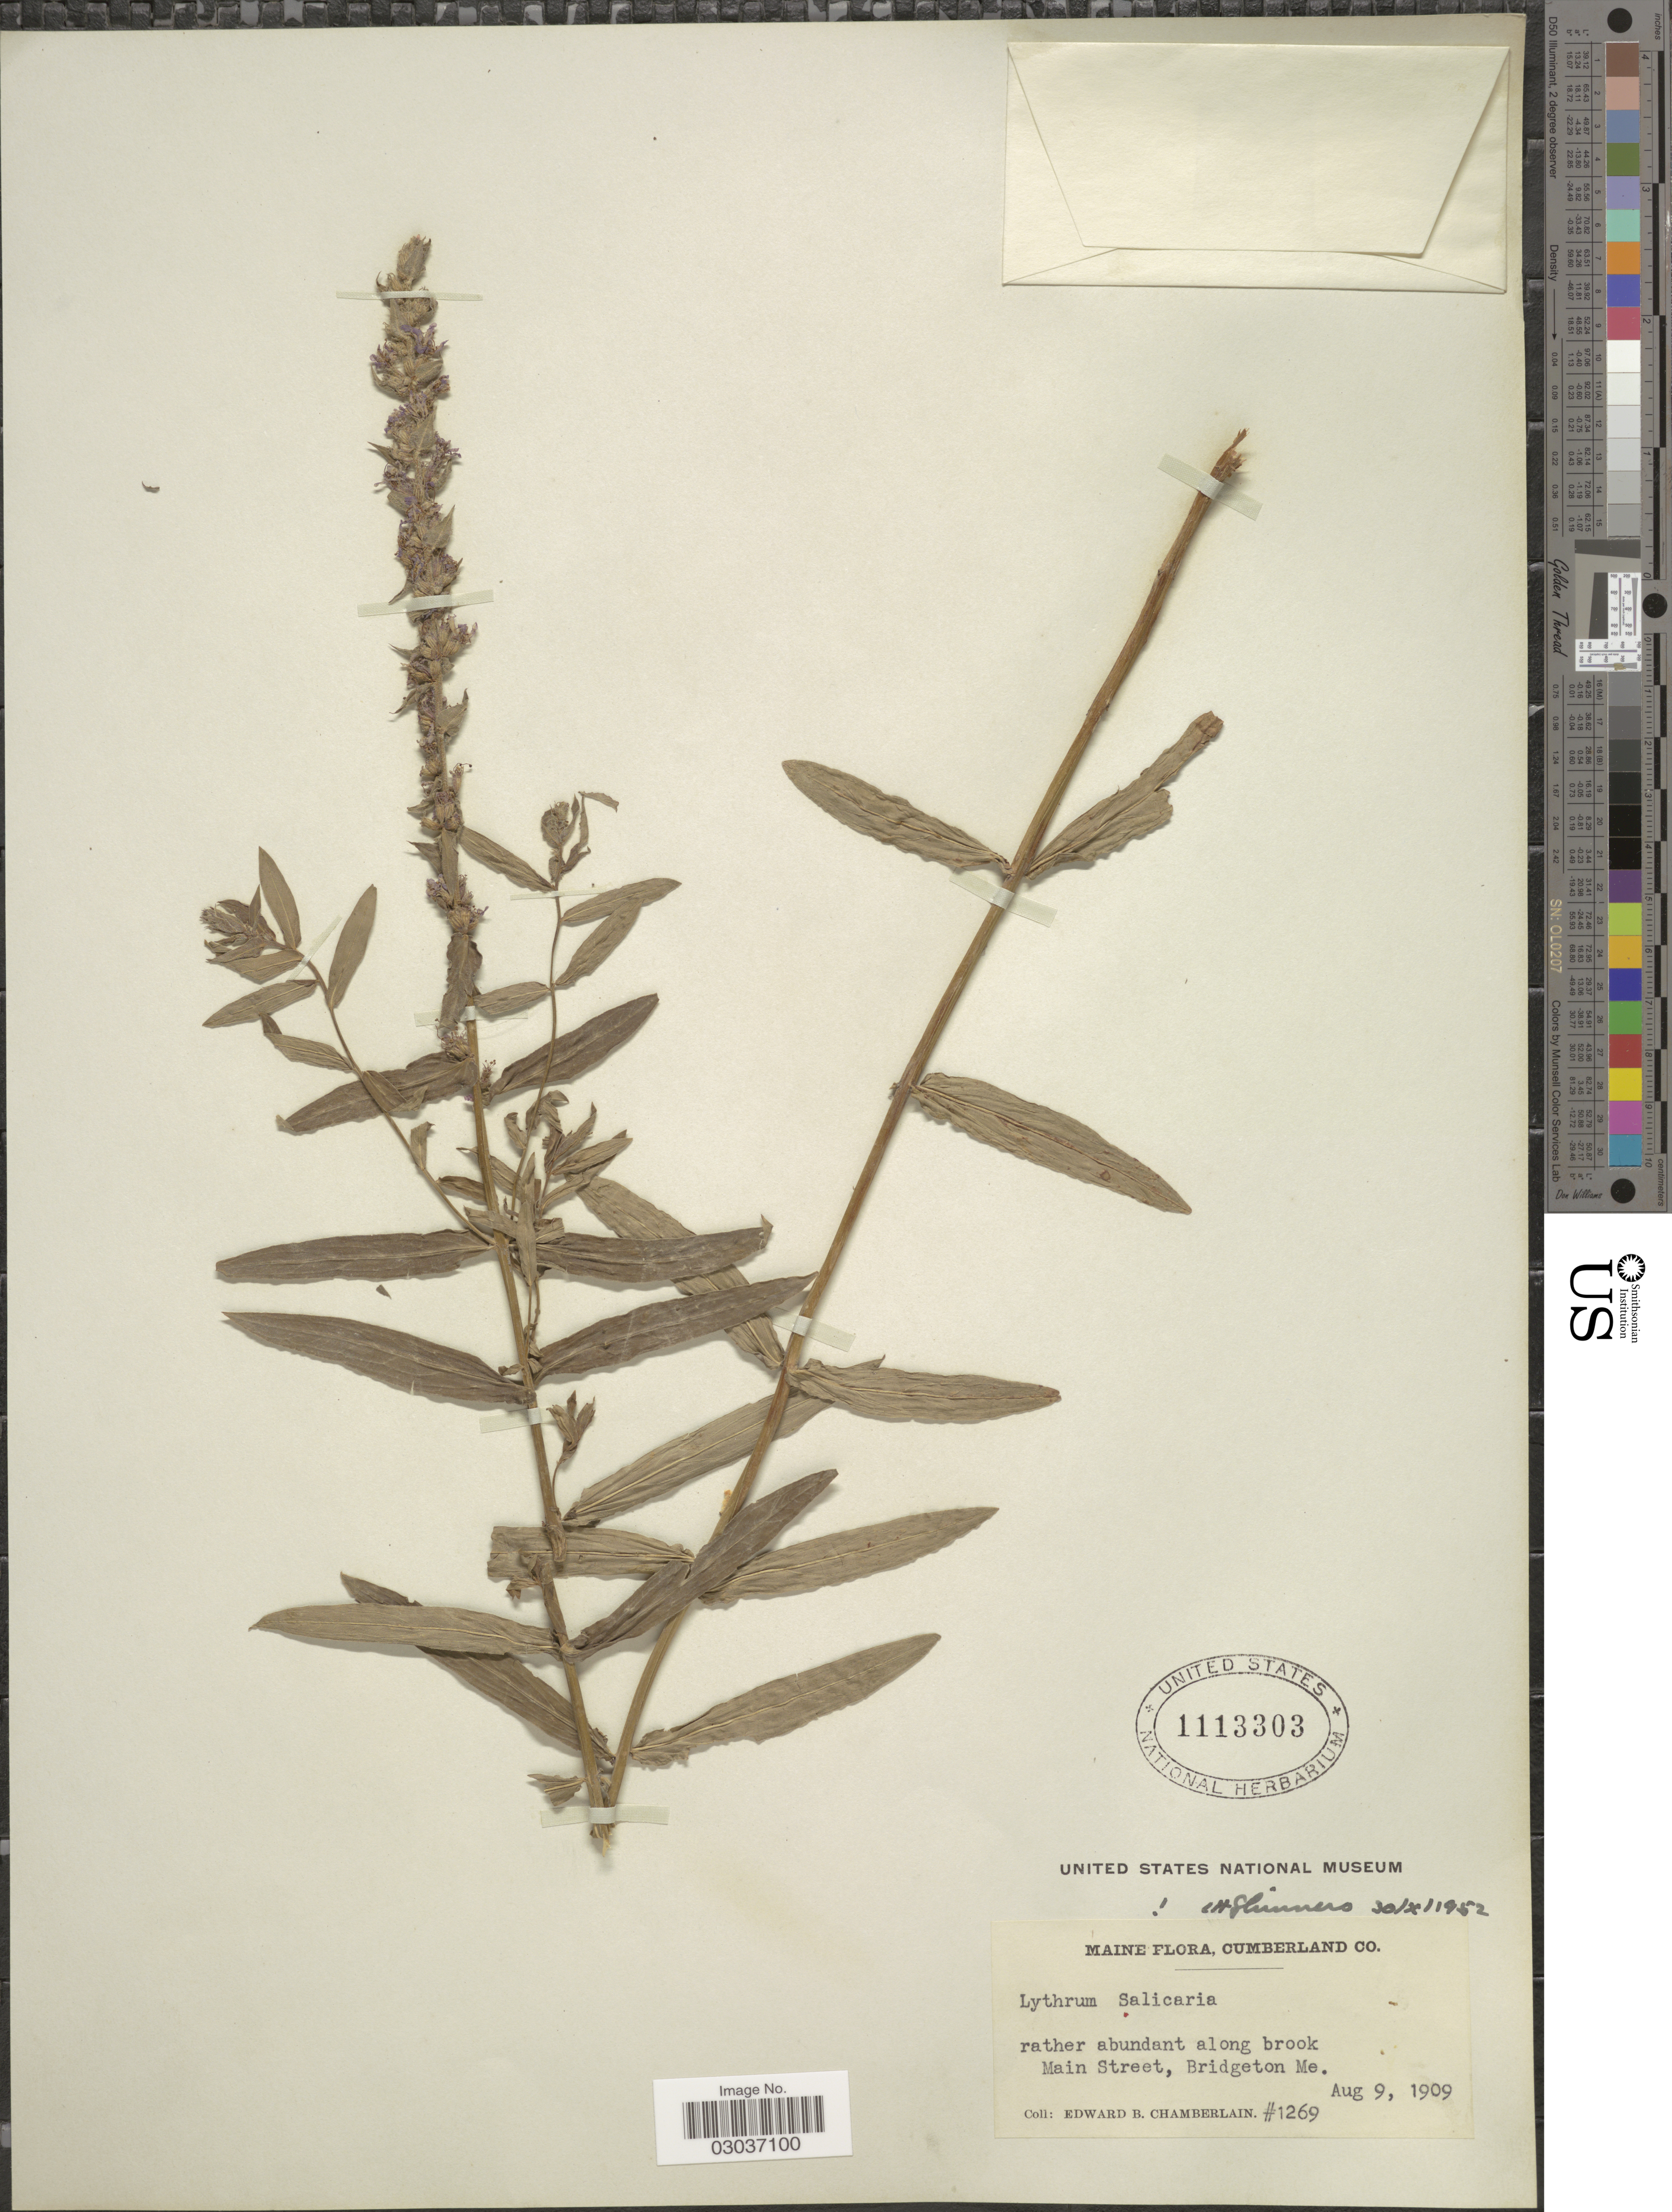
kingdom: Plantae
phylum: Tracheophyta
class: Magnoliopsida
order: Myrtales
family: Lythraceae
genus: Lythrum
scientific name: Lythrum salicaria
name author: L.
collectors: E. Chamberlain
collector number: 1269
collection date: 1909-08-09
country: United States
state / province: Maine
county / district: Cumberland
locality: Cumberland Co., rather abundant along brook, Main Street, Bridgeton.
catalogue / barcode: US 1113303